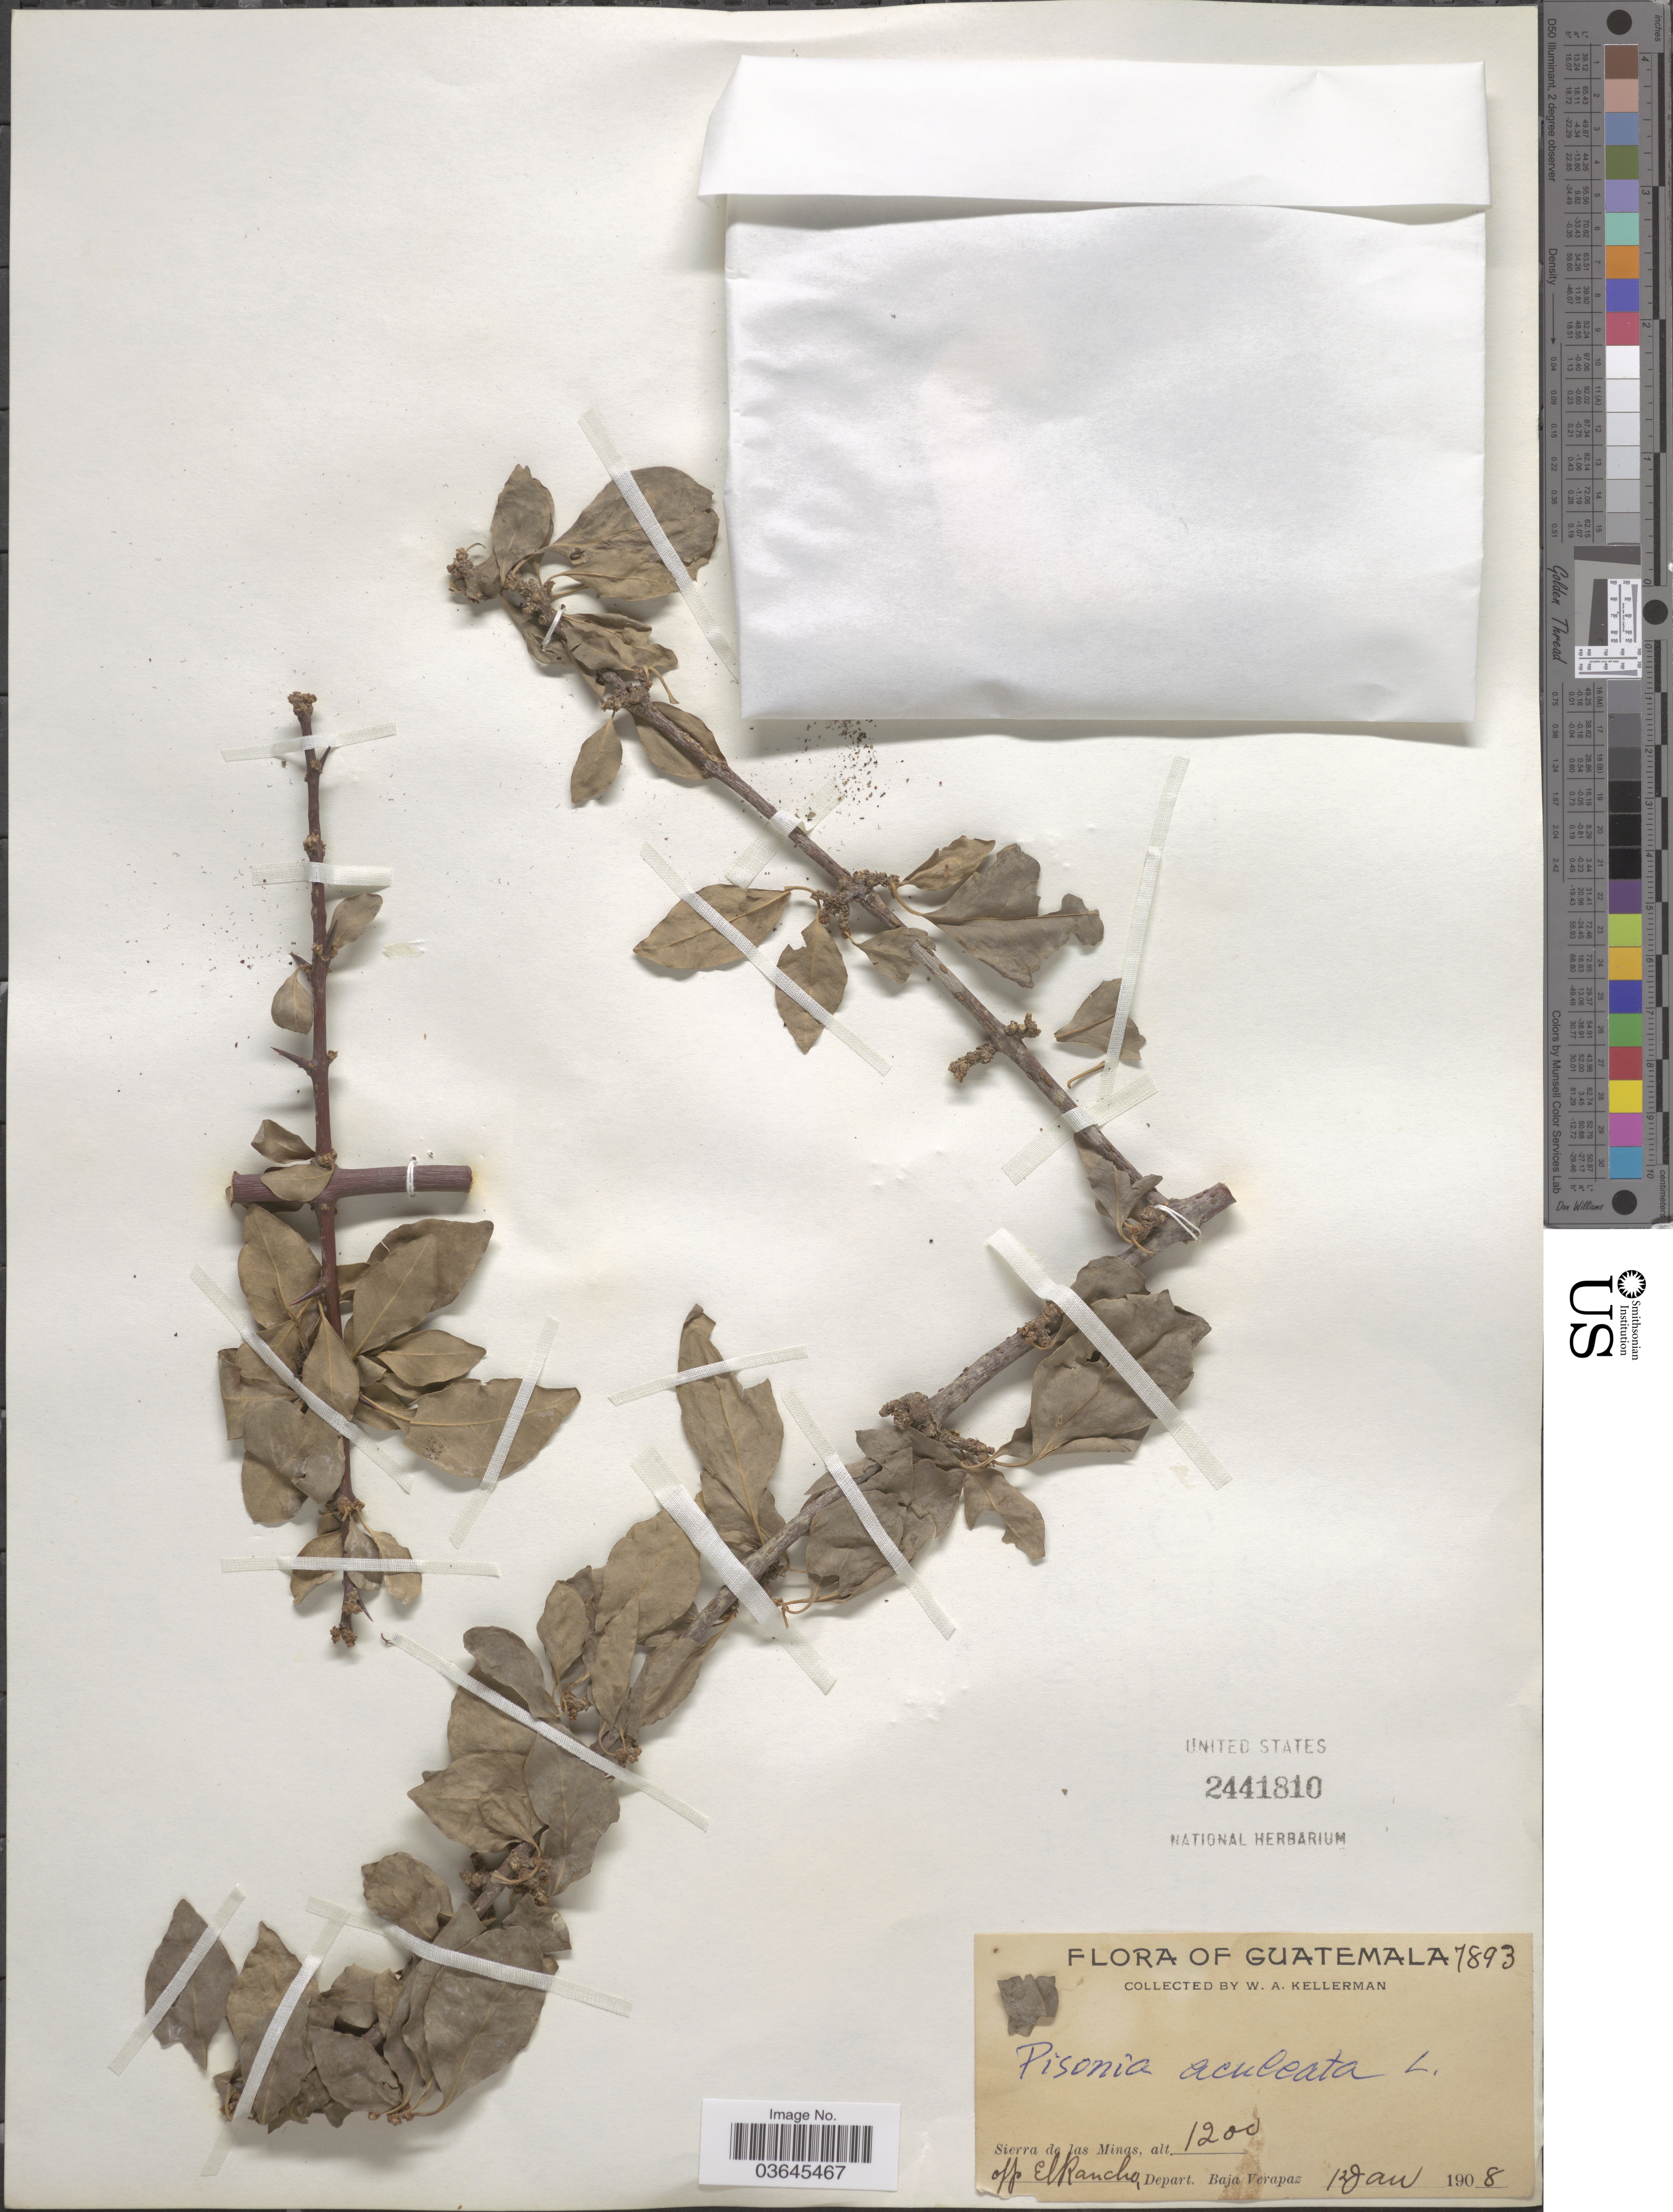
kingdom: Plantae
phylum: Tracheophyta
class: Magnoliopsida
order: Caryophyllales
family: Nyctaginaceae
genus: Pisonia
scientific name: Pisonia aculeata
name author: L.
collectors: W. Kellerman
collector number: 7893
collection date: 1908-01-12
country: Guatemala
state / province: Baja Verapaz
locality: Sierra de las Minas. opp. El Rancho, Depart. Baja Verapaz.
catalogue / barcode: US 2441810